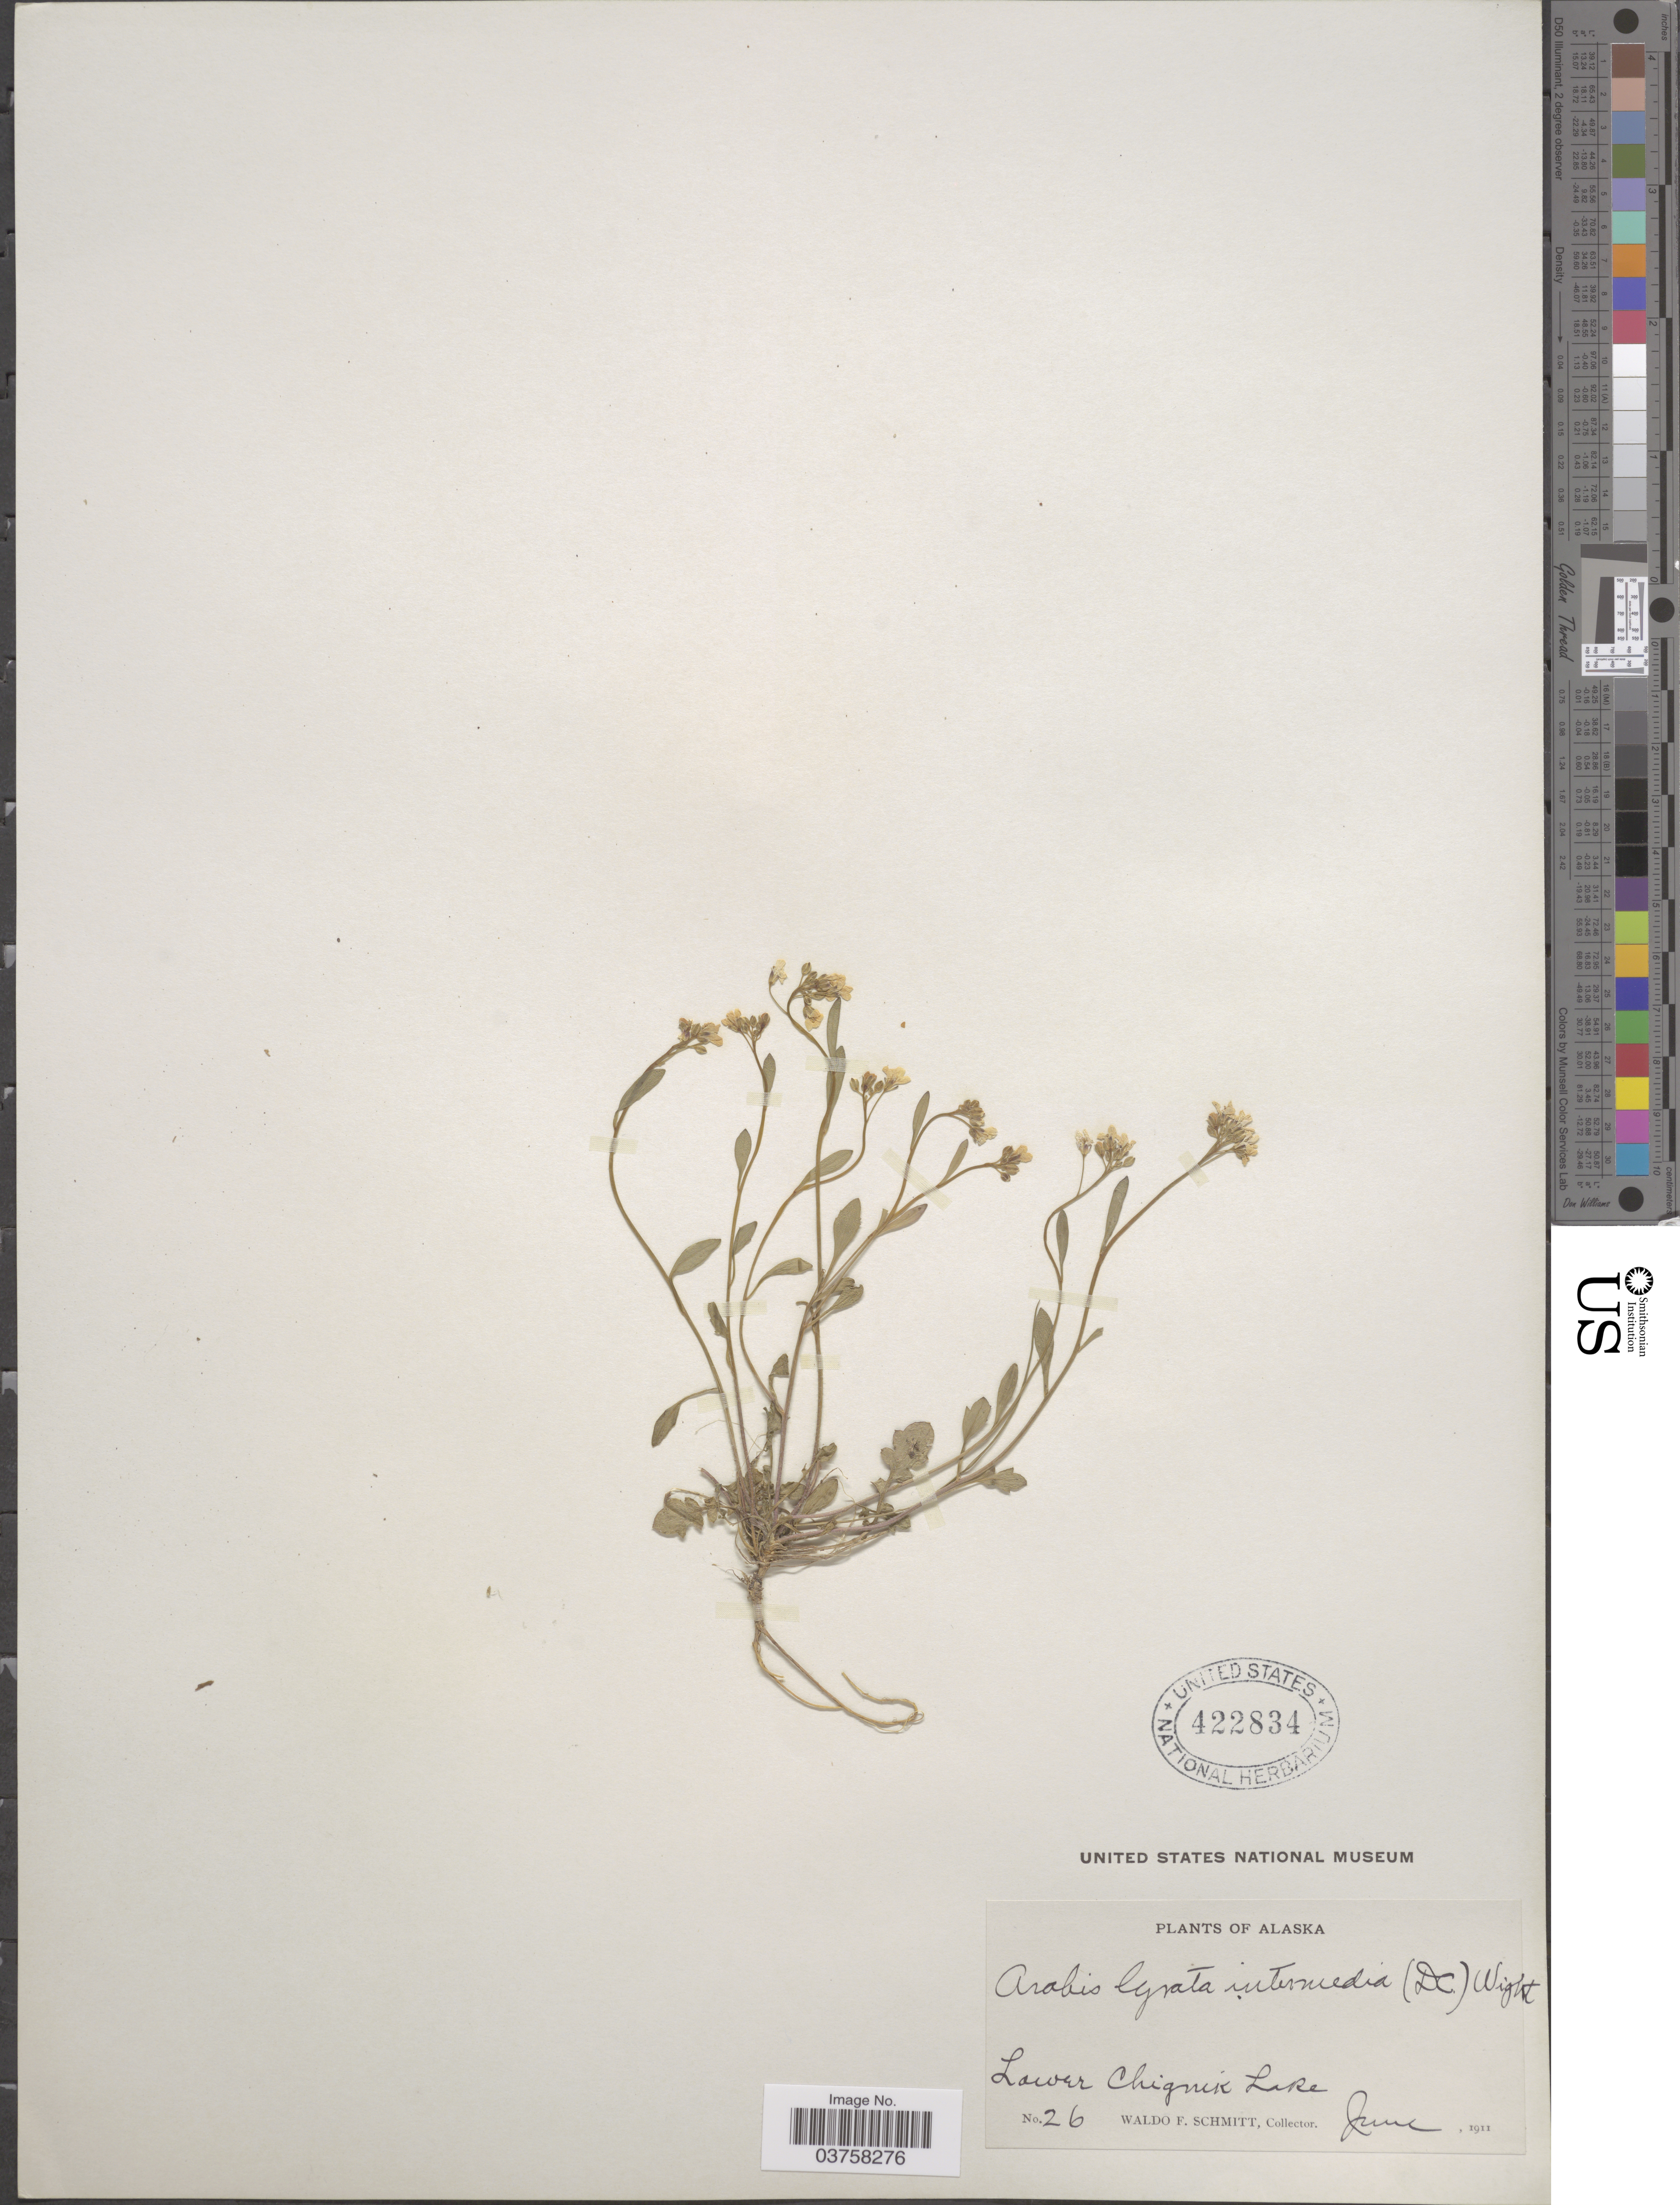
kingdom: Plantae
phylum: Tracheophyta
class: Magnoliopsida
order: Brassicales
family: Brassicaceae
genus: Arabidopsis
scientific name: Arabidopsis lyrata subsp. kamchatica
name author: (Fisch. ex DC.) O'Kane & Al-Shehbaz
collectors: W. F. Schmitt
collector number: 26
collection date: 1911-06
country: United States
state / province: Alaska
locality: Lower Chignik Lake.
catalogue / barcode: US 422834